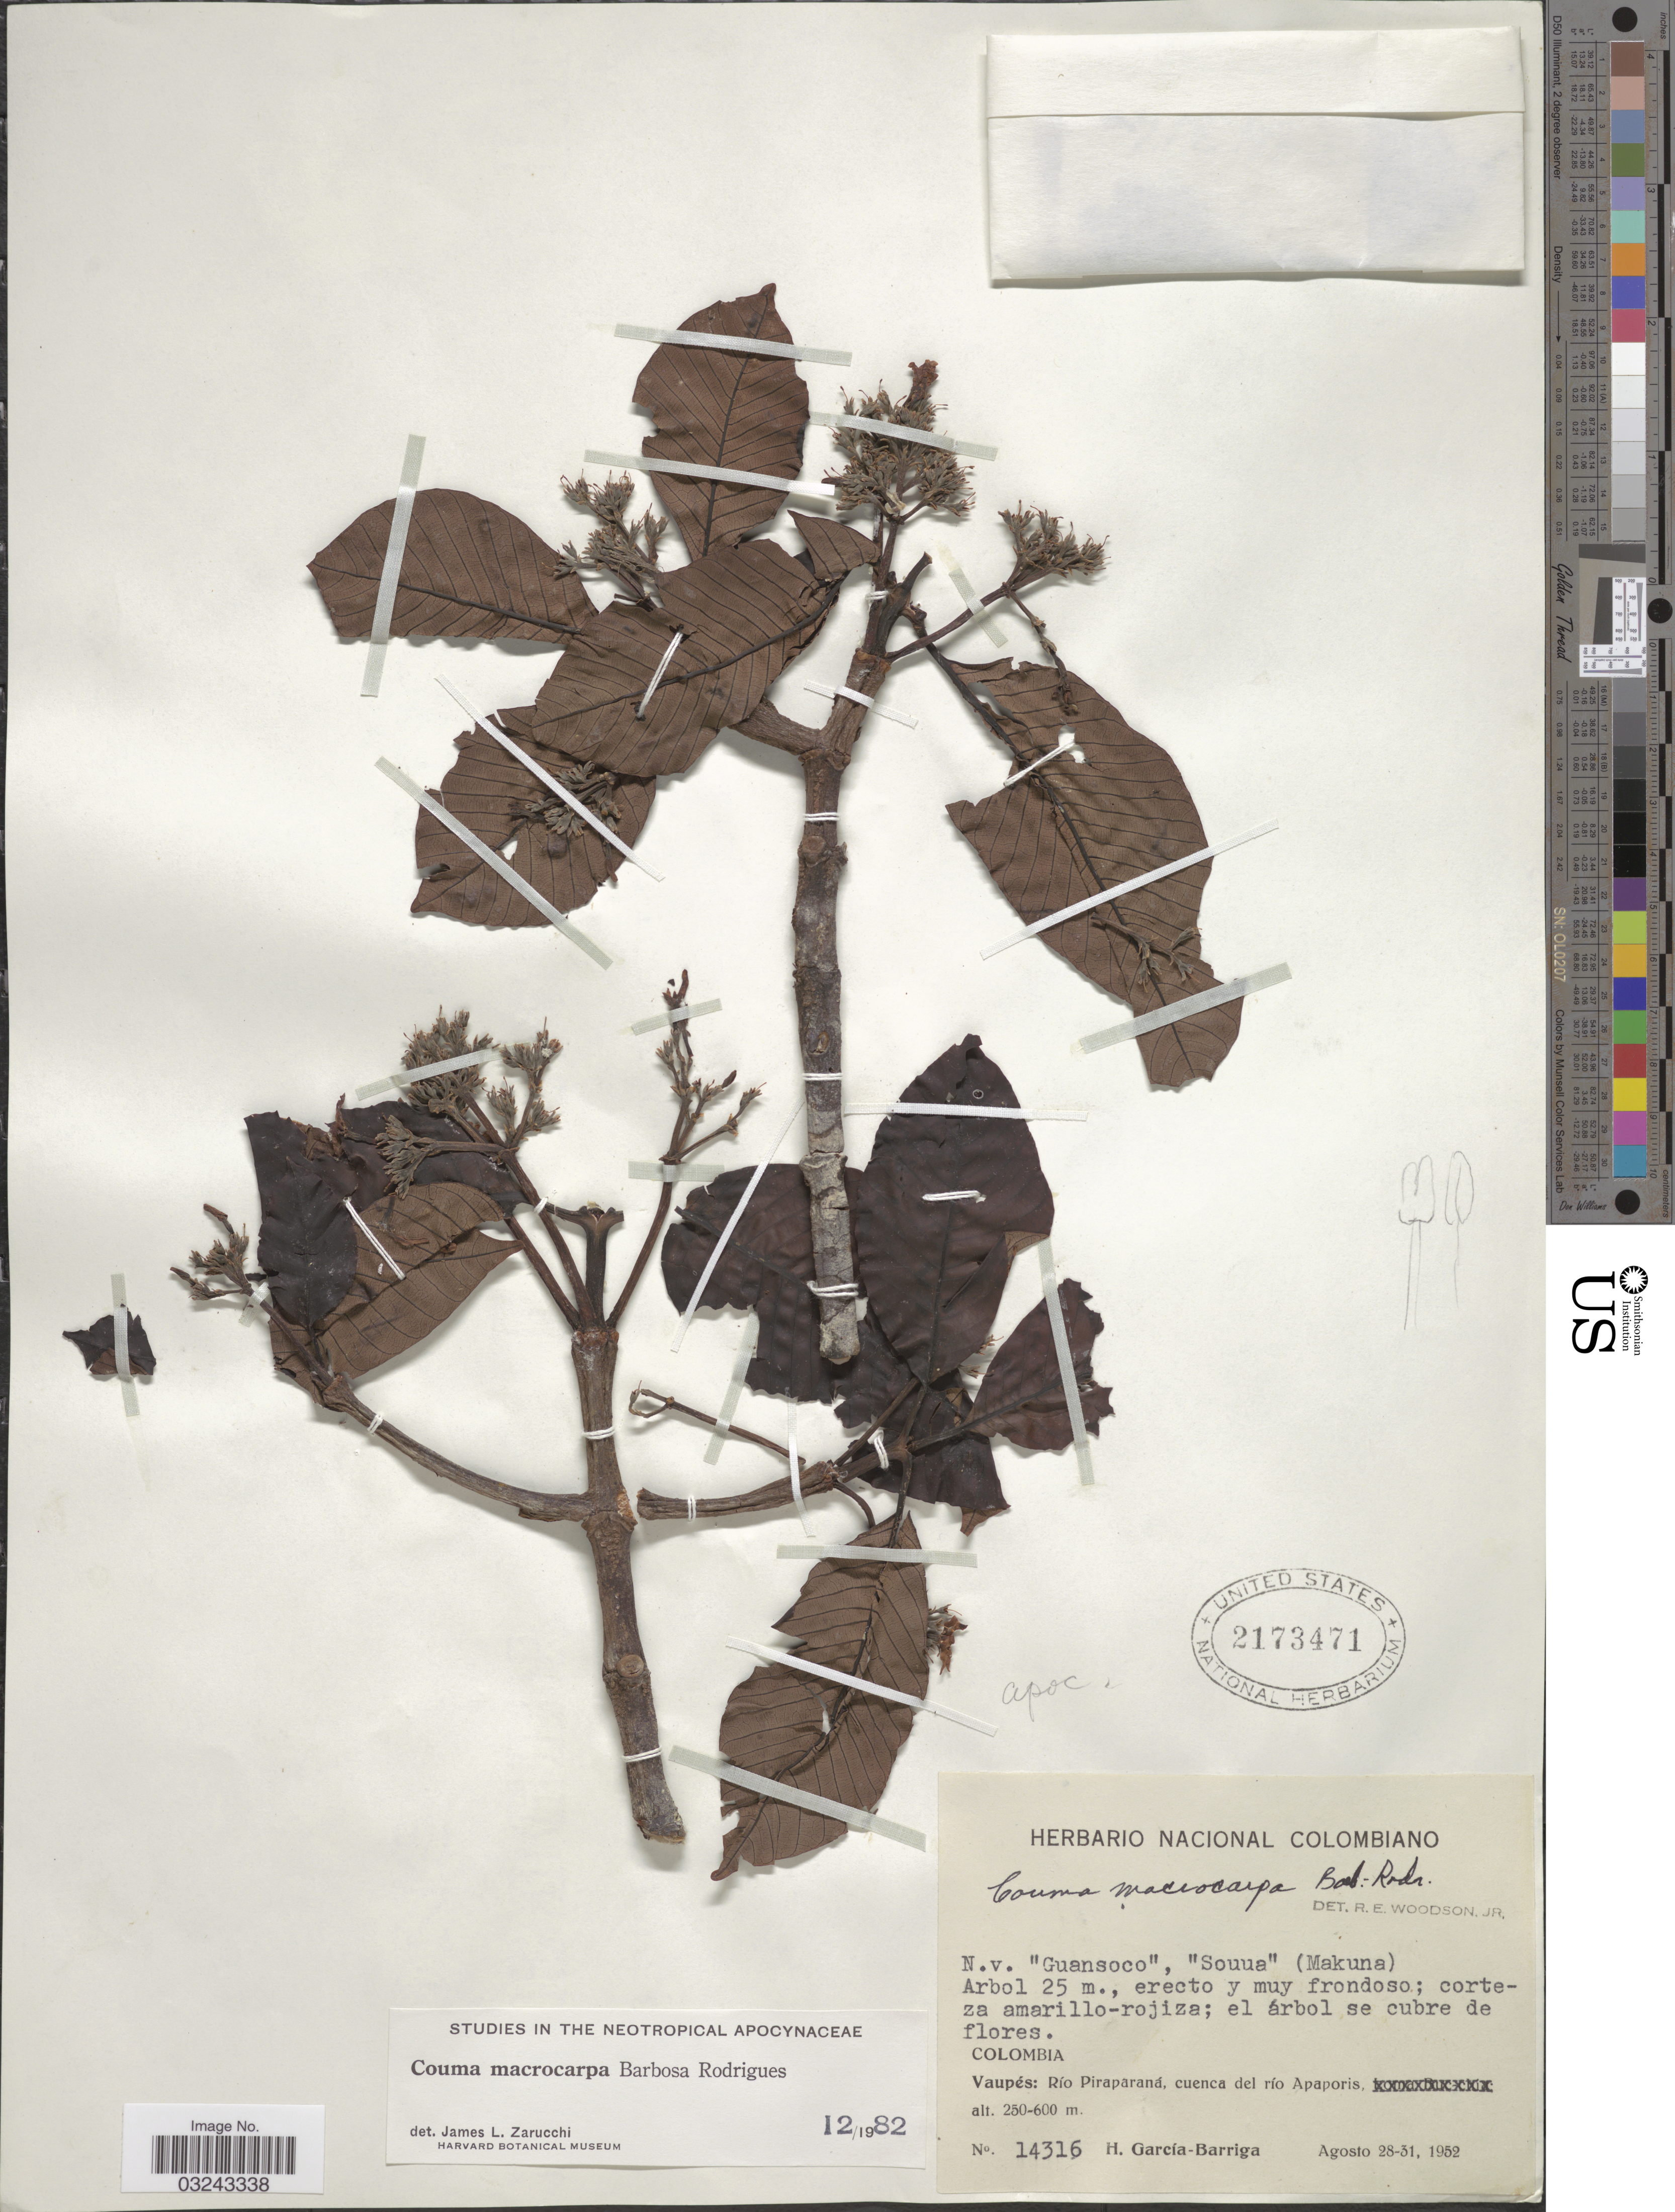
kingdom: Plantae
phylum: Tracheophyta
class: Magnoliopsida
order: Gentianales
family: Apocynaceae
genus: Couma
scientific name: Couma macrocarpa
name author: Barb. Rodr.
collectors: H. García Barriga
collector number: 14316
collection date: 1952-08-28/1952-08-31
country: Colombia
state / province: Vaupés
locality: Río Piraparaná, cuenca del río Apaporis.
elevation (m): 250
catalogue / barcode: US 2173471